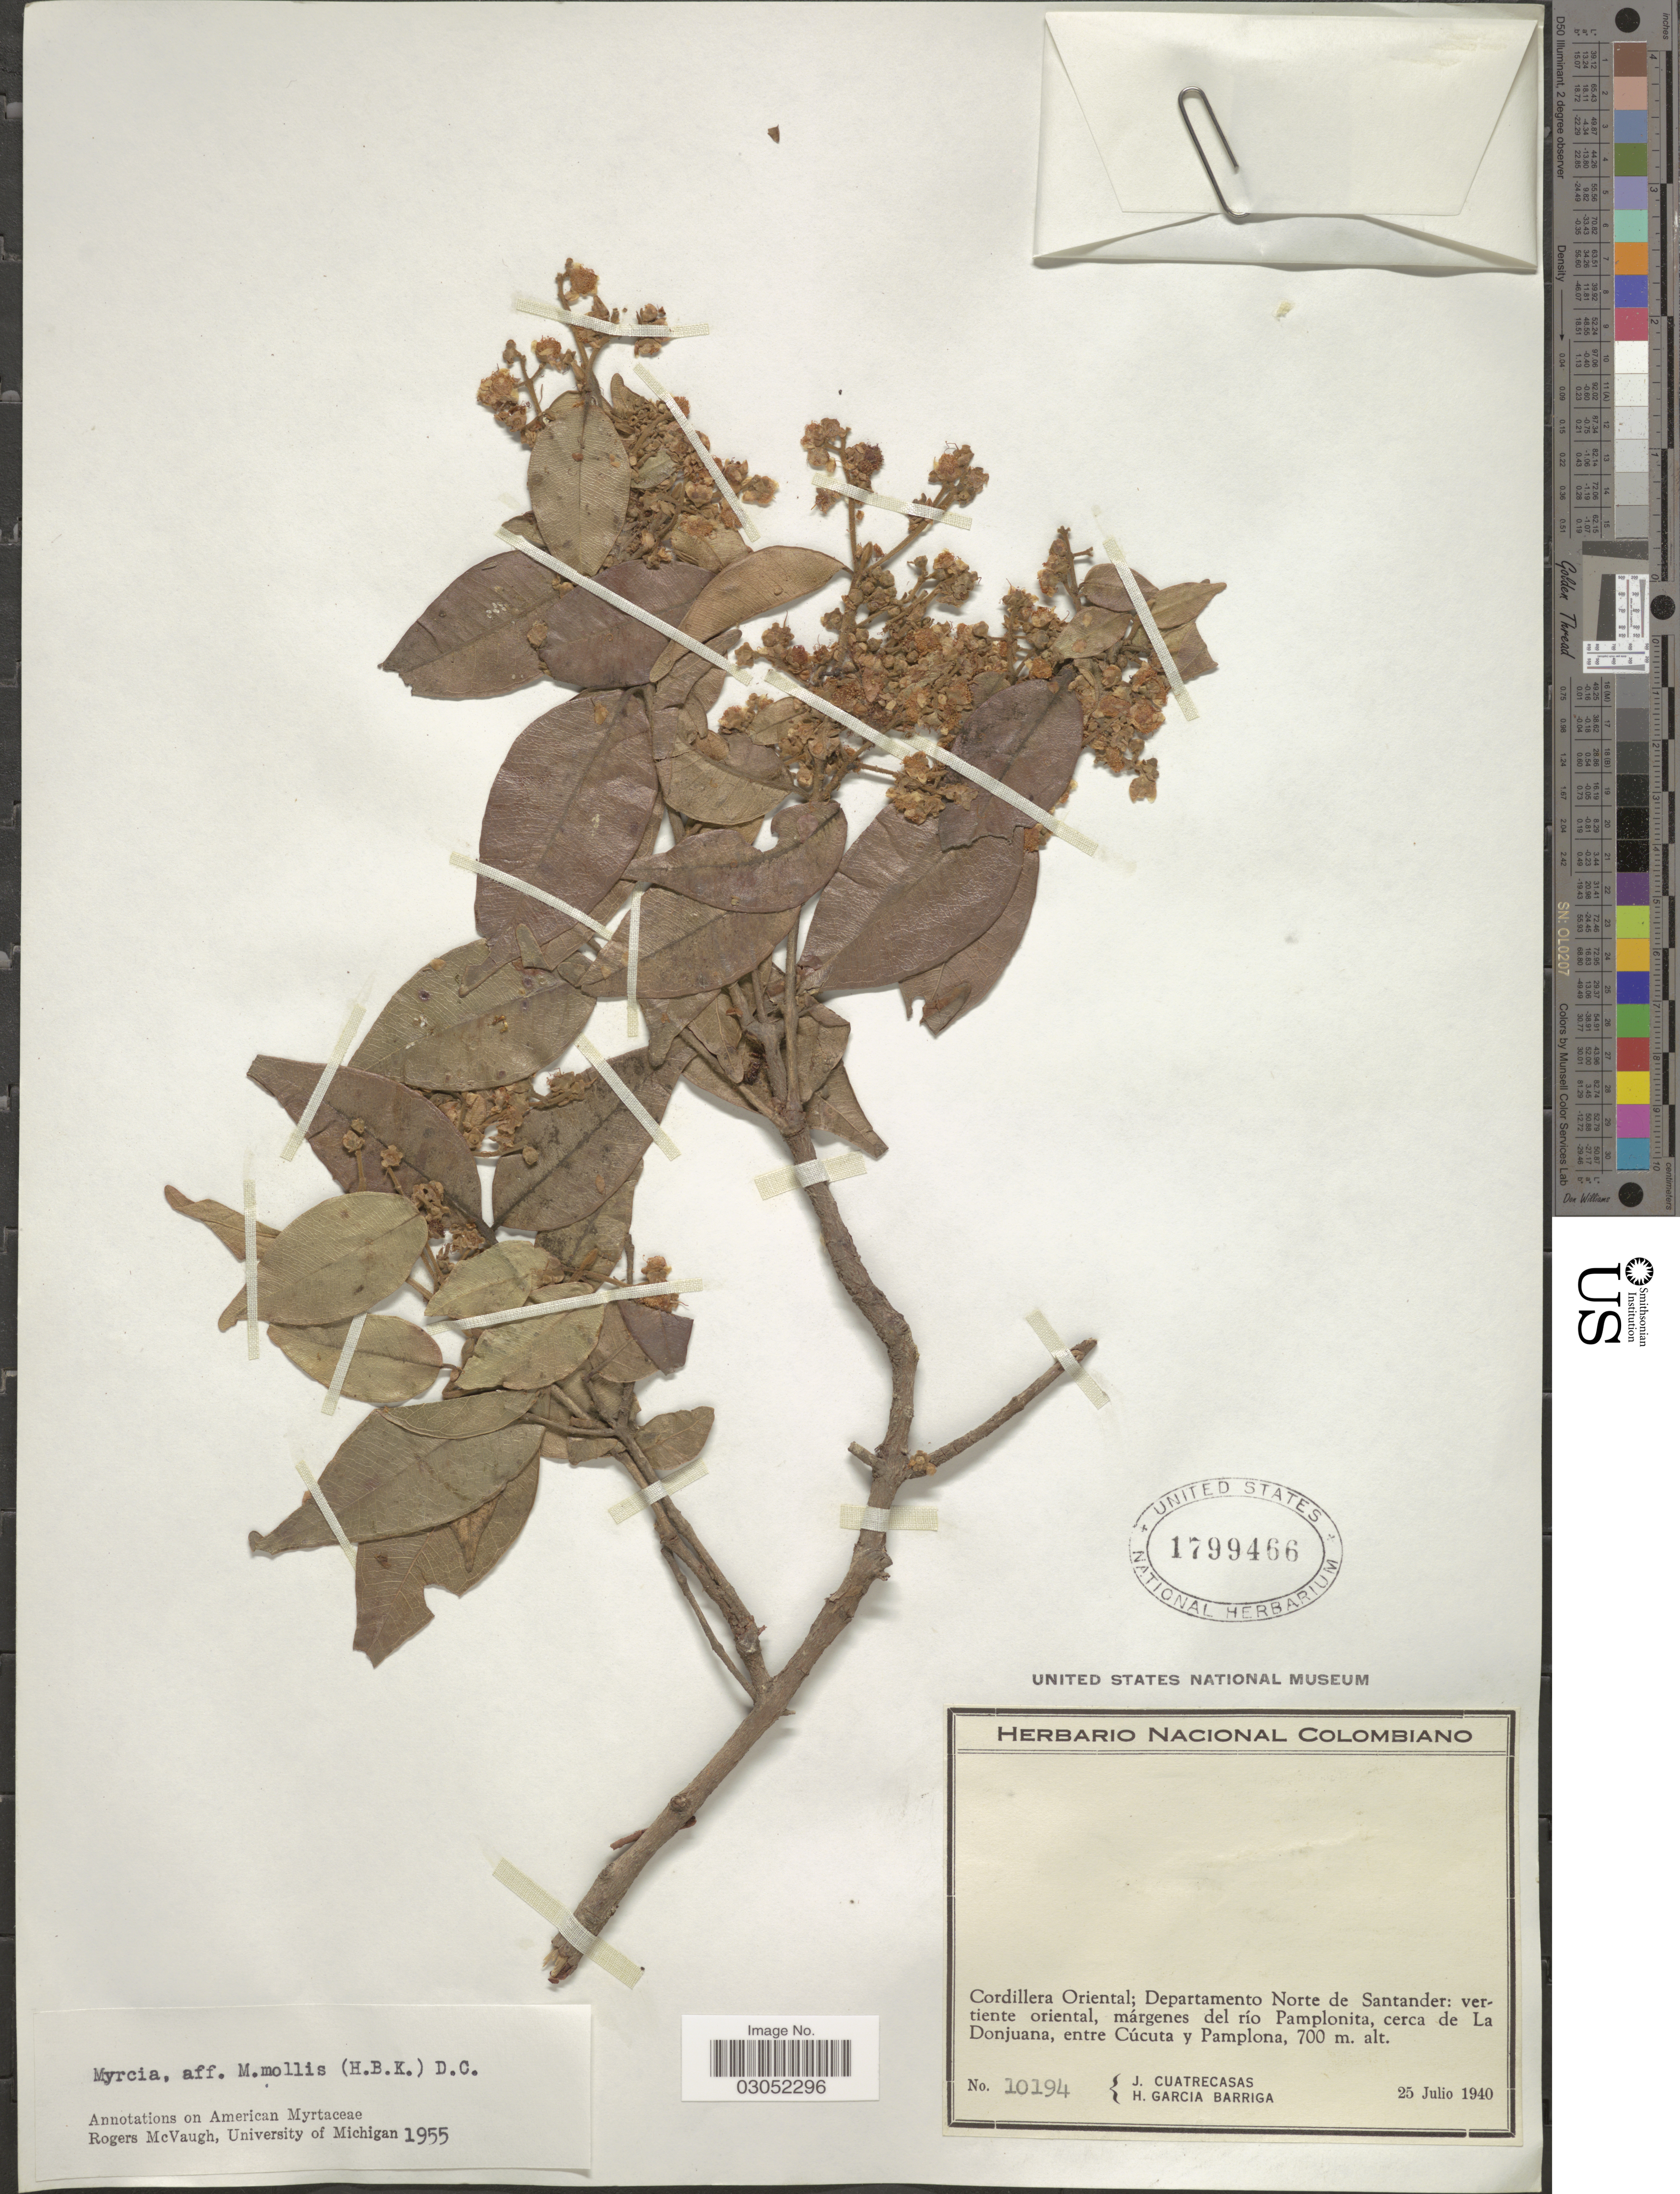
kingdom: Plantae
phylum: Tracheophyta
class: Magnoliopsida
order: Myrtales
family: Myrtaceae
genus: Myrcia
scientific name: Myrcia mollis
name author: (Kunth) DC.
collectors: J. Cuatrecasas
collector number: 10194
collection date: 1940-07-25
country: Colombia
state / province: Norte de Santander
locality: Cordillera Oriental; Departamento Norte de Santander: vertiente oriental, márgenes del río Pamplonita, cerca de La Donjuana, entre Cúcuta y Pamplona.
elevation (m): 700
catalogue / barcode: US 1799466